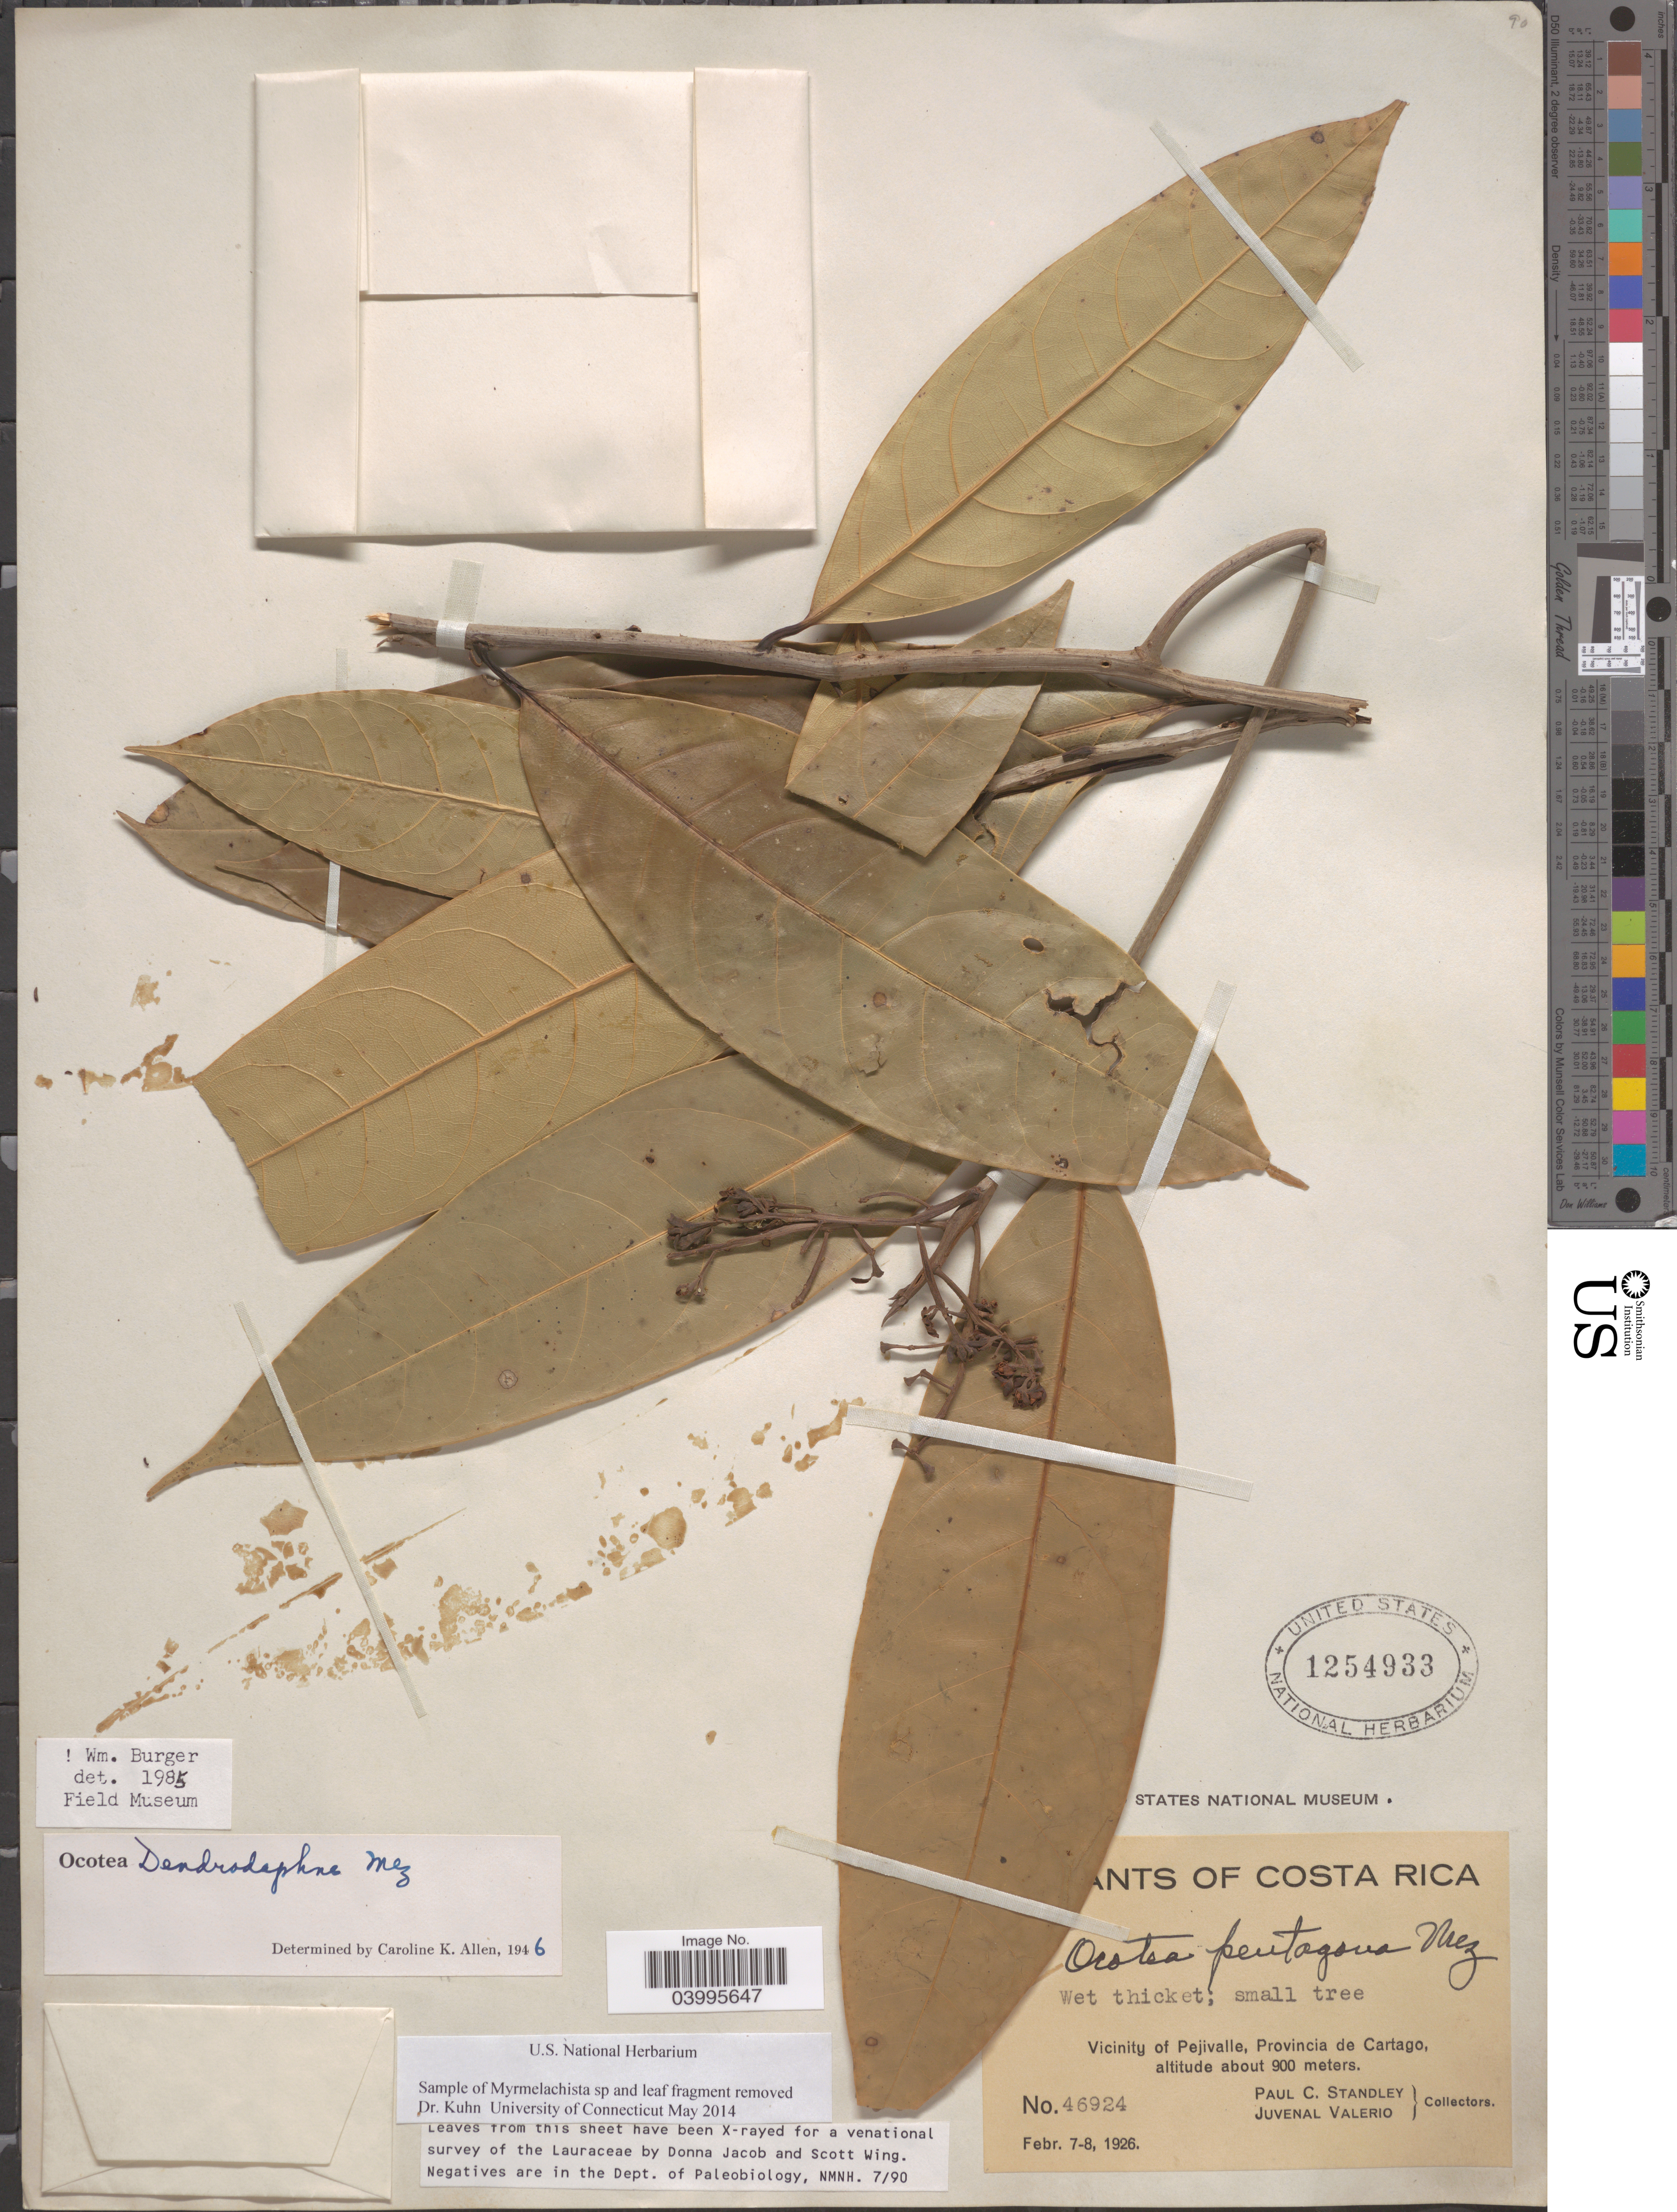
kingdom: Plantae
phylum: Tracheophyta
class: Magnoliopsida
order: Laurales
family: Lauraceae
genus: Ocotea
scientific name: Ocotea dendrodaphne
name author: Mez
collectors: P. C. Standley & J. Valerio R.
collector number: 46924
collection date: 1926-02-07/1926-02-08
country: Costa Rica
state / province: Cartago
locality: Vicinity of Pejivalle.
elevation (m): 900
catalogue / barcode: US 1254933